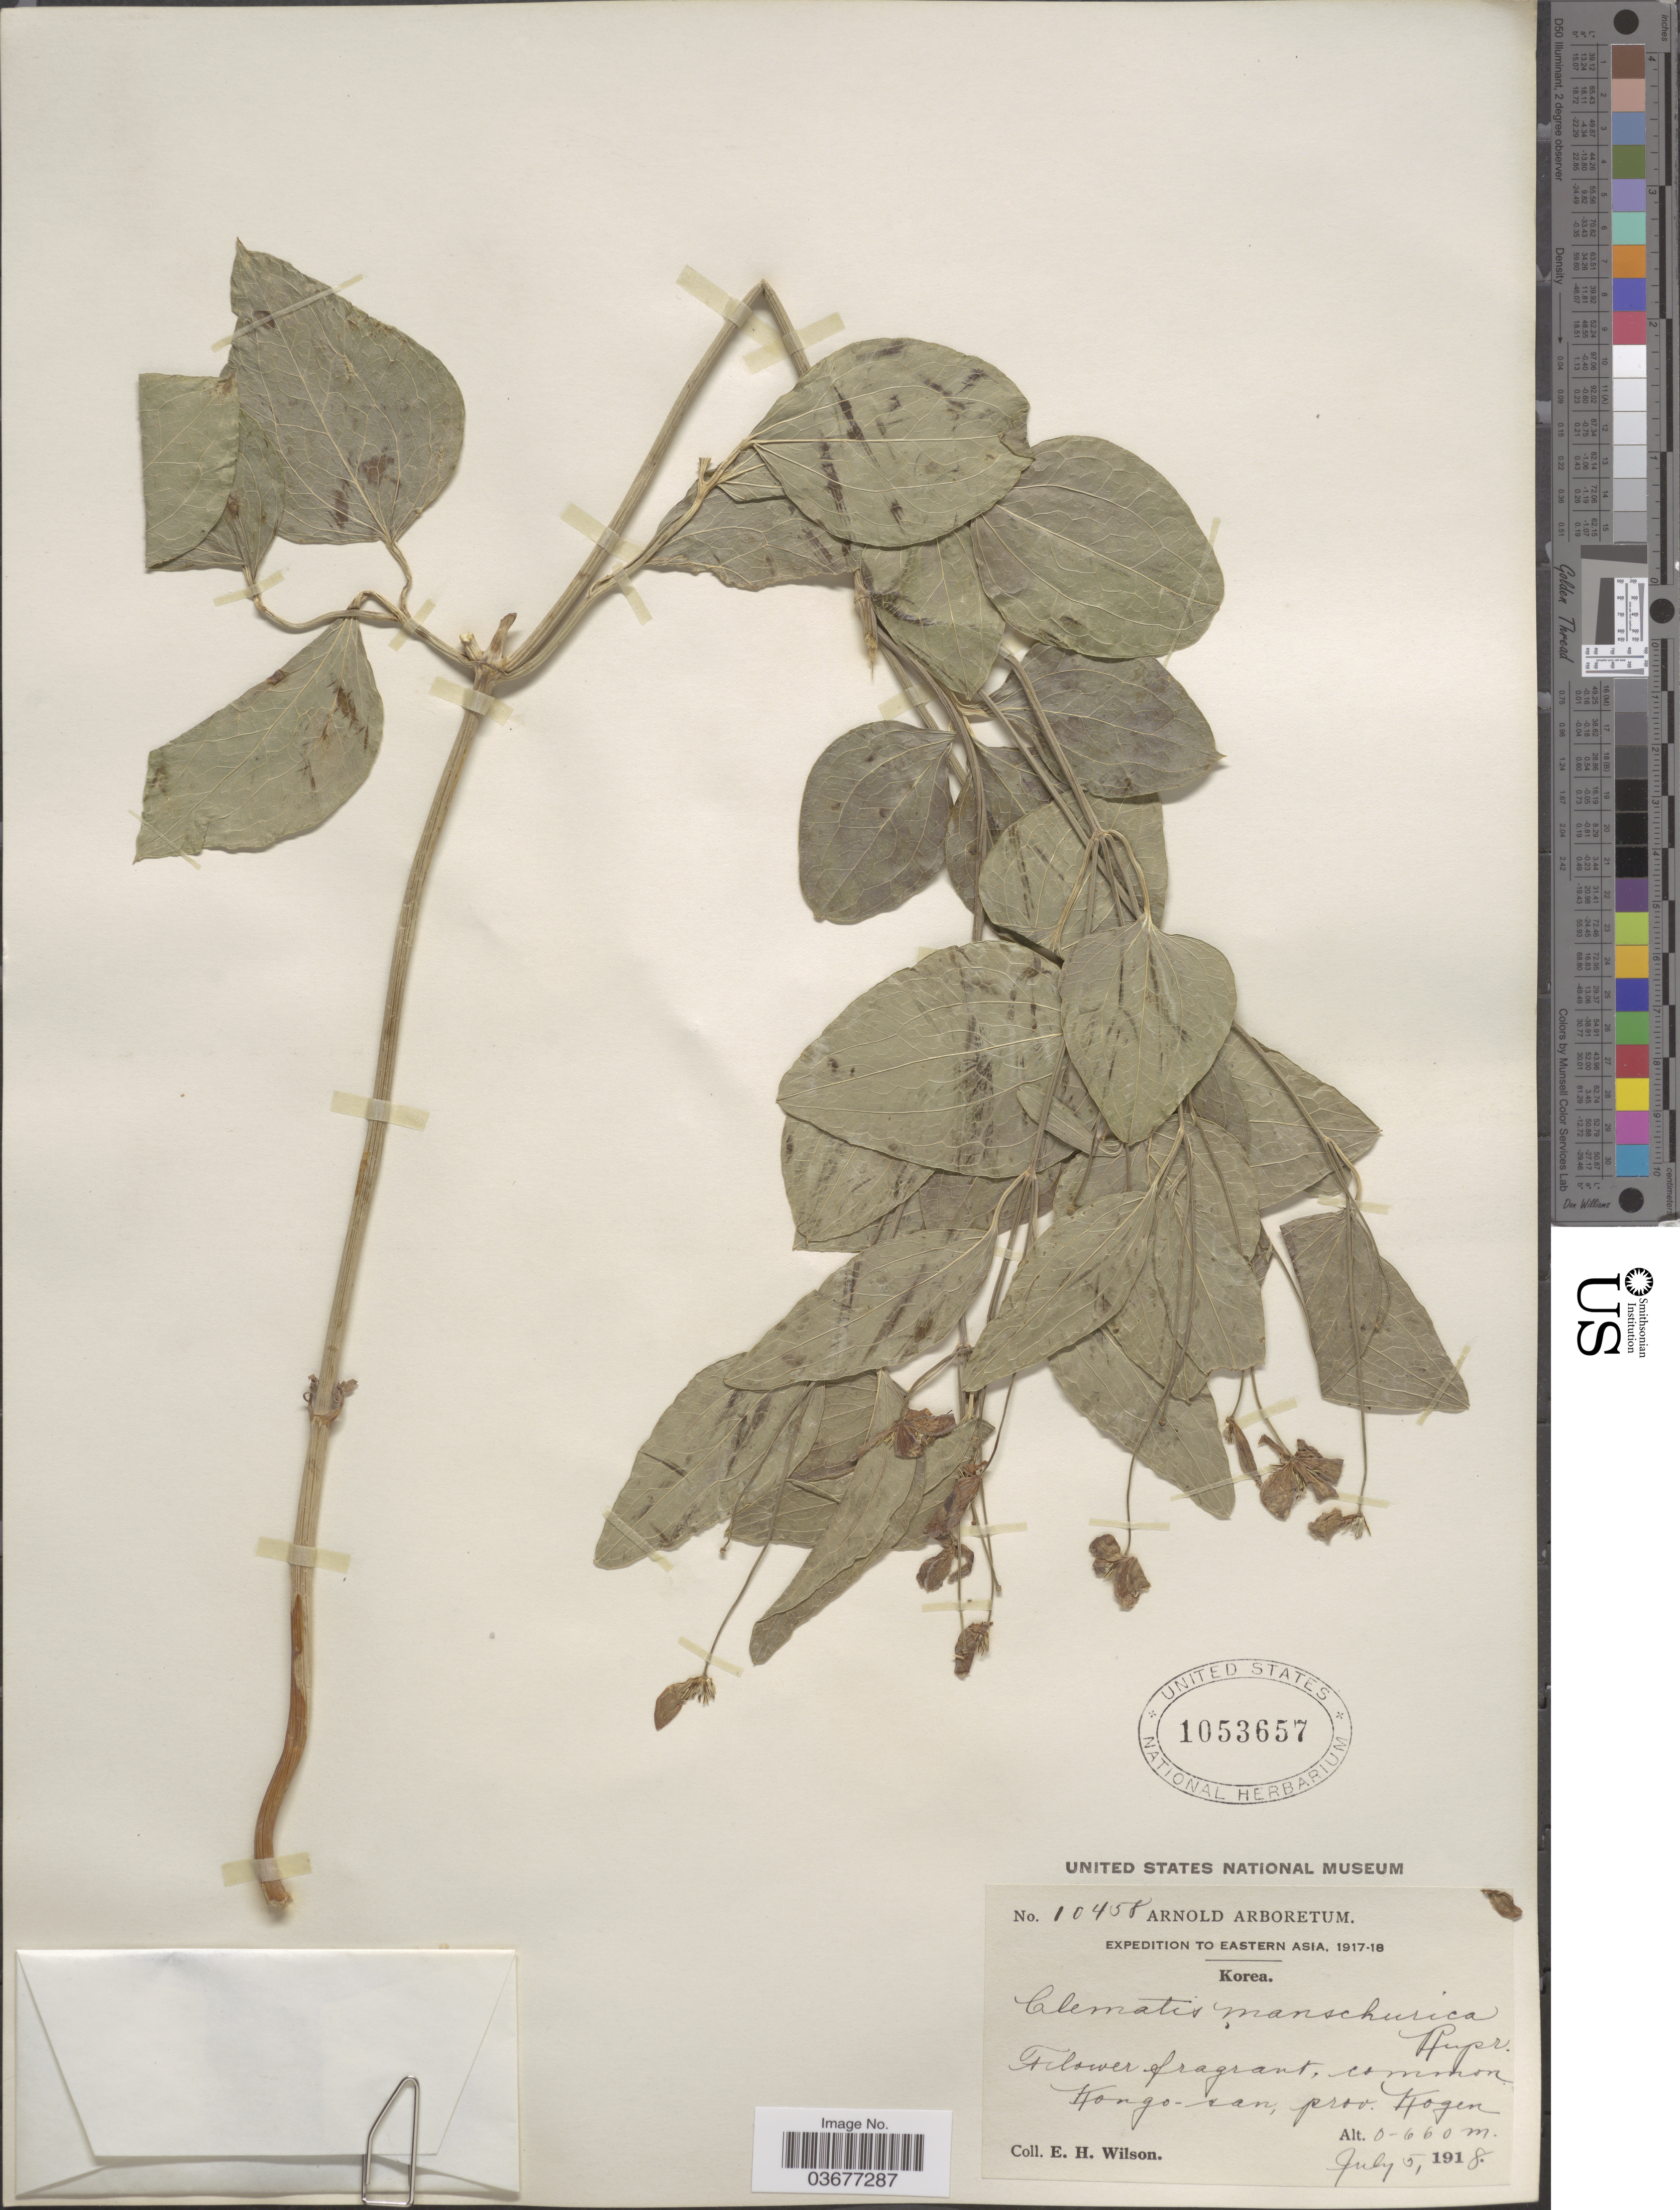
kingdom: Plantae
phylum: Tracheophyta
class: Magnoliopsida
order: Ranunculales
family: Ranunculaceae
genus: Clematis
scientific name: Clematis mandshurica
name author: Rupr.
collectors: E. Wilson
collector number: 10458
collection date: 1918-07-05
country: North Korea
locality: Eastern Asia. Korea. Kongo-san, prov. Kogen.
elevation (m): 0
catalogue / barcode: US 1053657